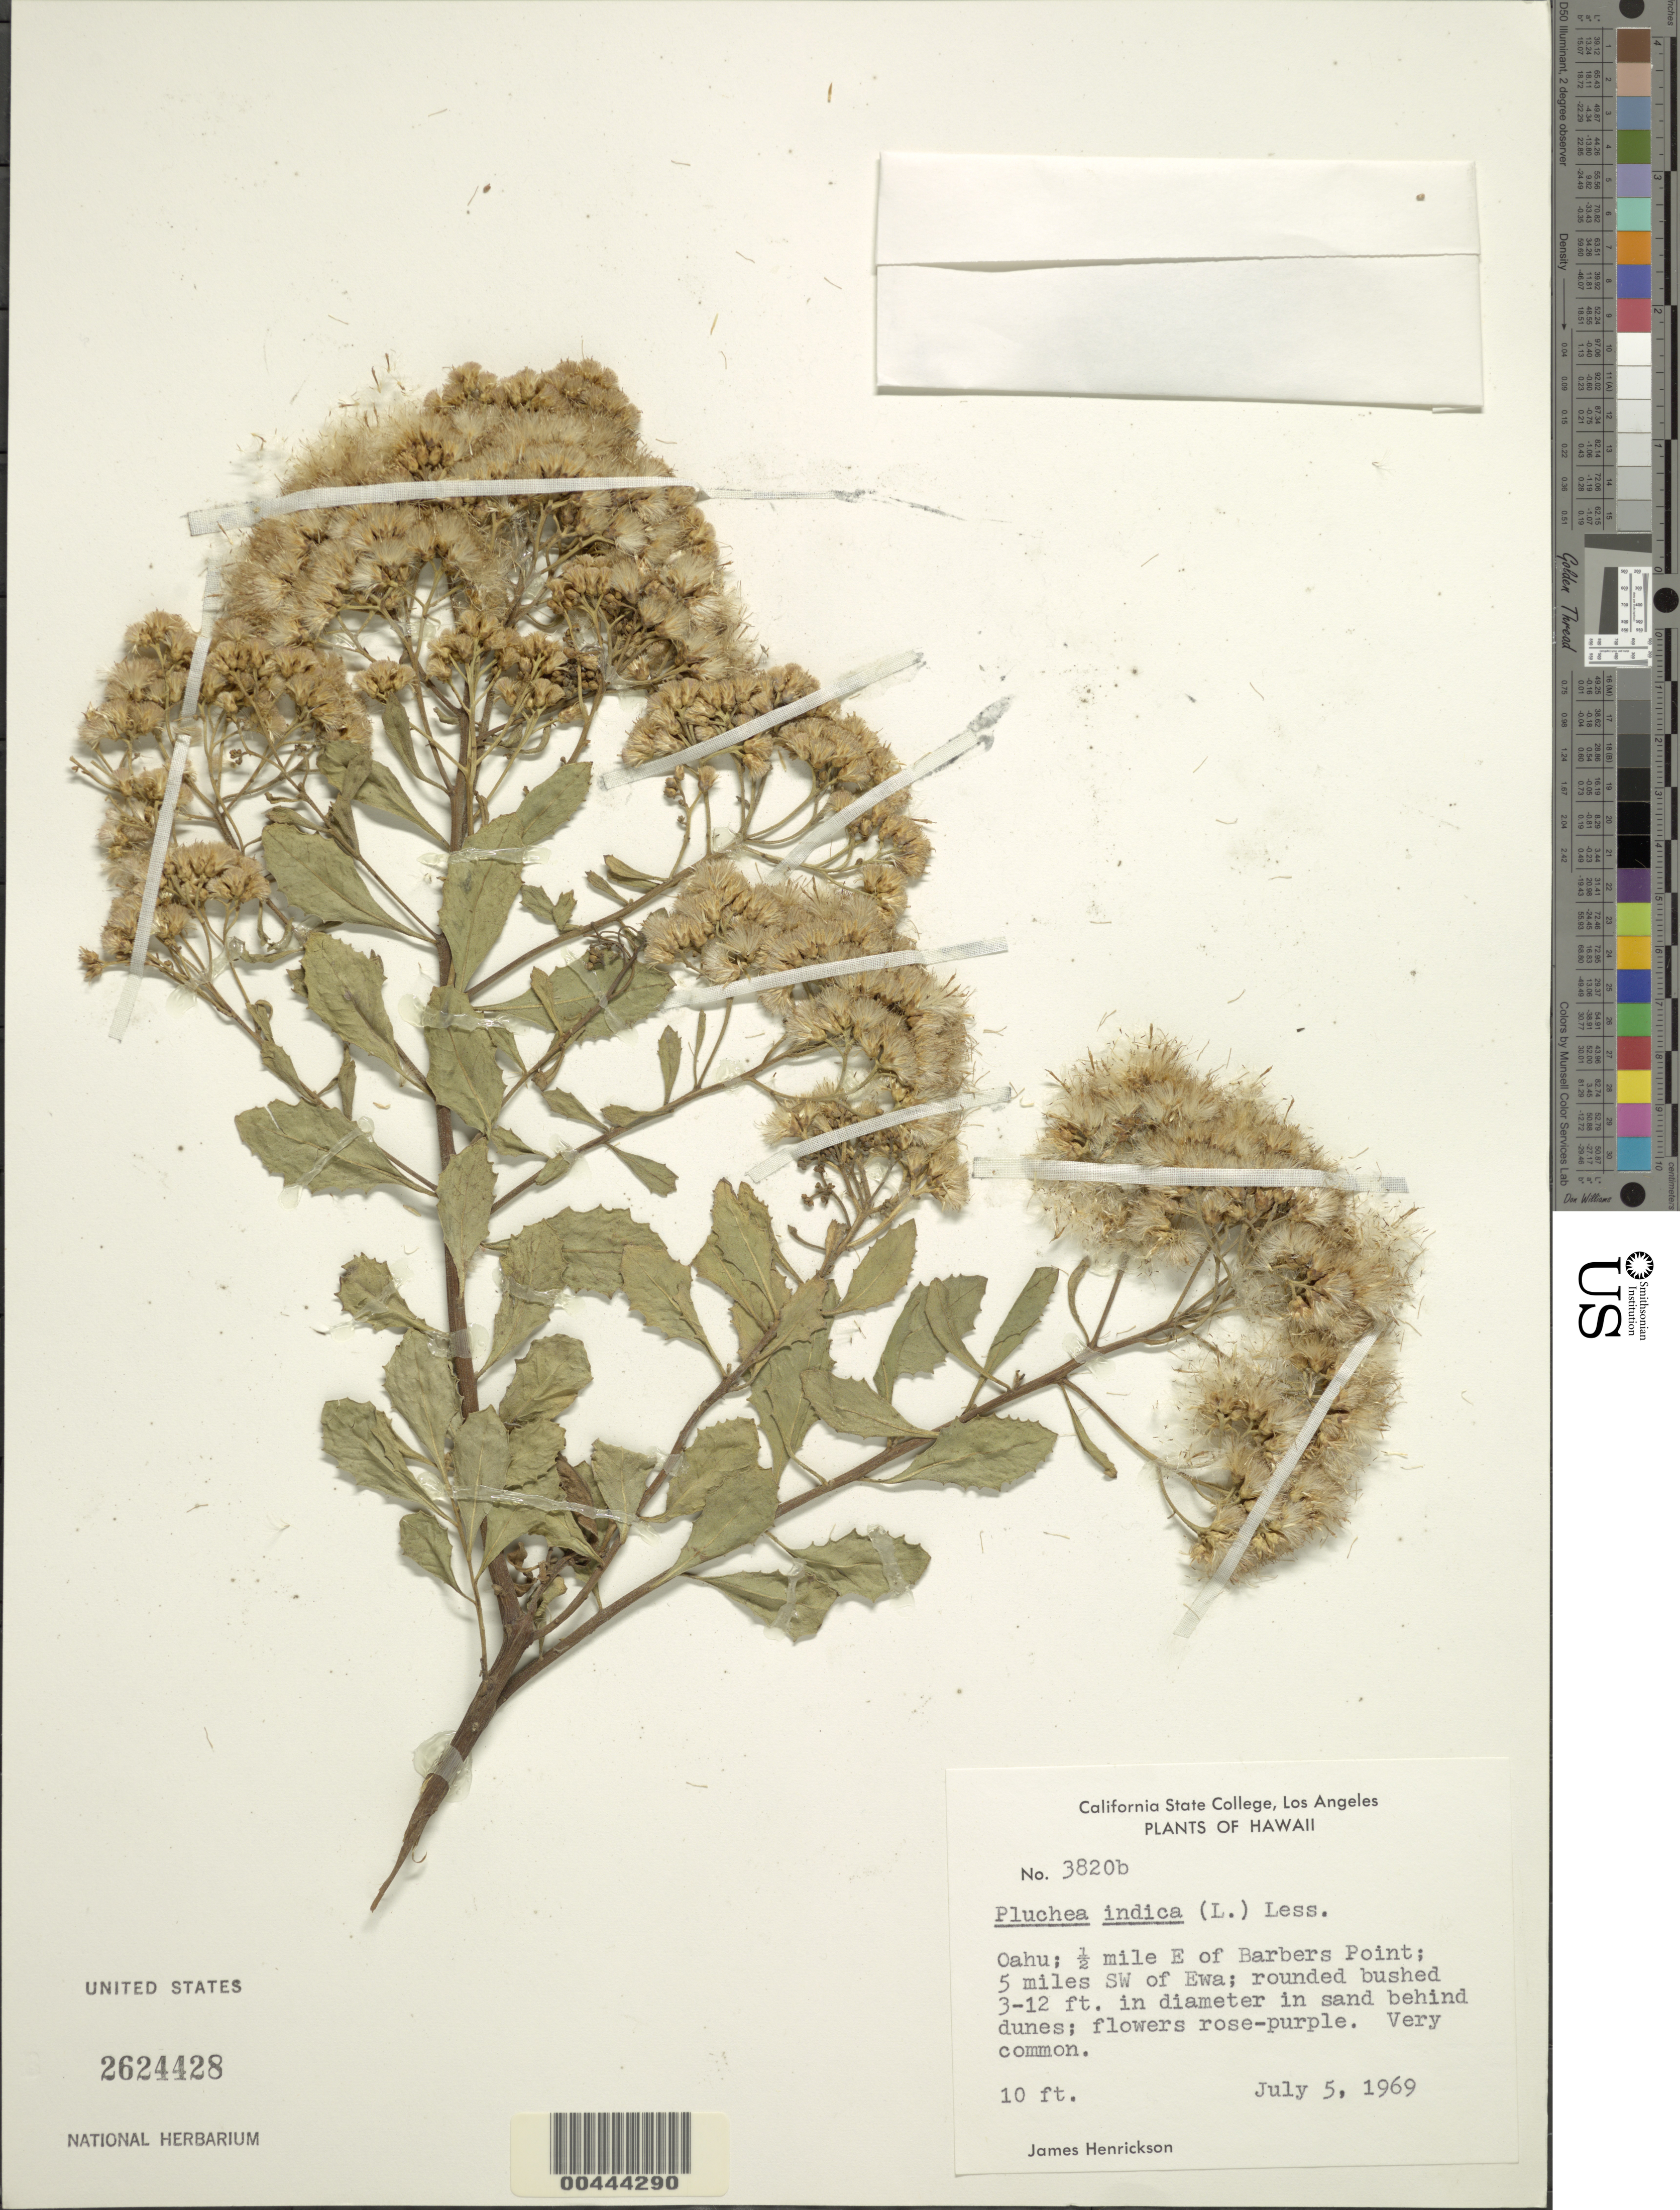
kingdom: Plantae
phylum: Tracheophyta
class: Magnoliopsida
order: Asterales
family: Asteraceae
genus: Pluchea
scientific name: Pluchea indica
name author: (L.) Less.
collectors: J. S. Henrickson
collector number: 3820b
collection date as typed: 5 Jul 1969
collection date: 1969-07-05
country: United States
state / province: Hawaii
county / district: Honolulu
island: Oahu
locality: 0.50 mi E of Barbers Point, 5 mi SW of Ewa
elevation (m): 3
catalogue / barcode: US 2624428